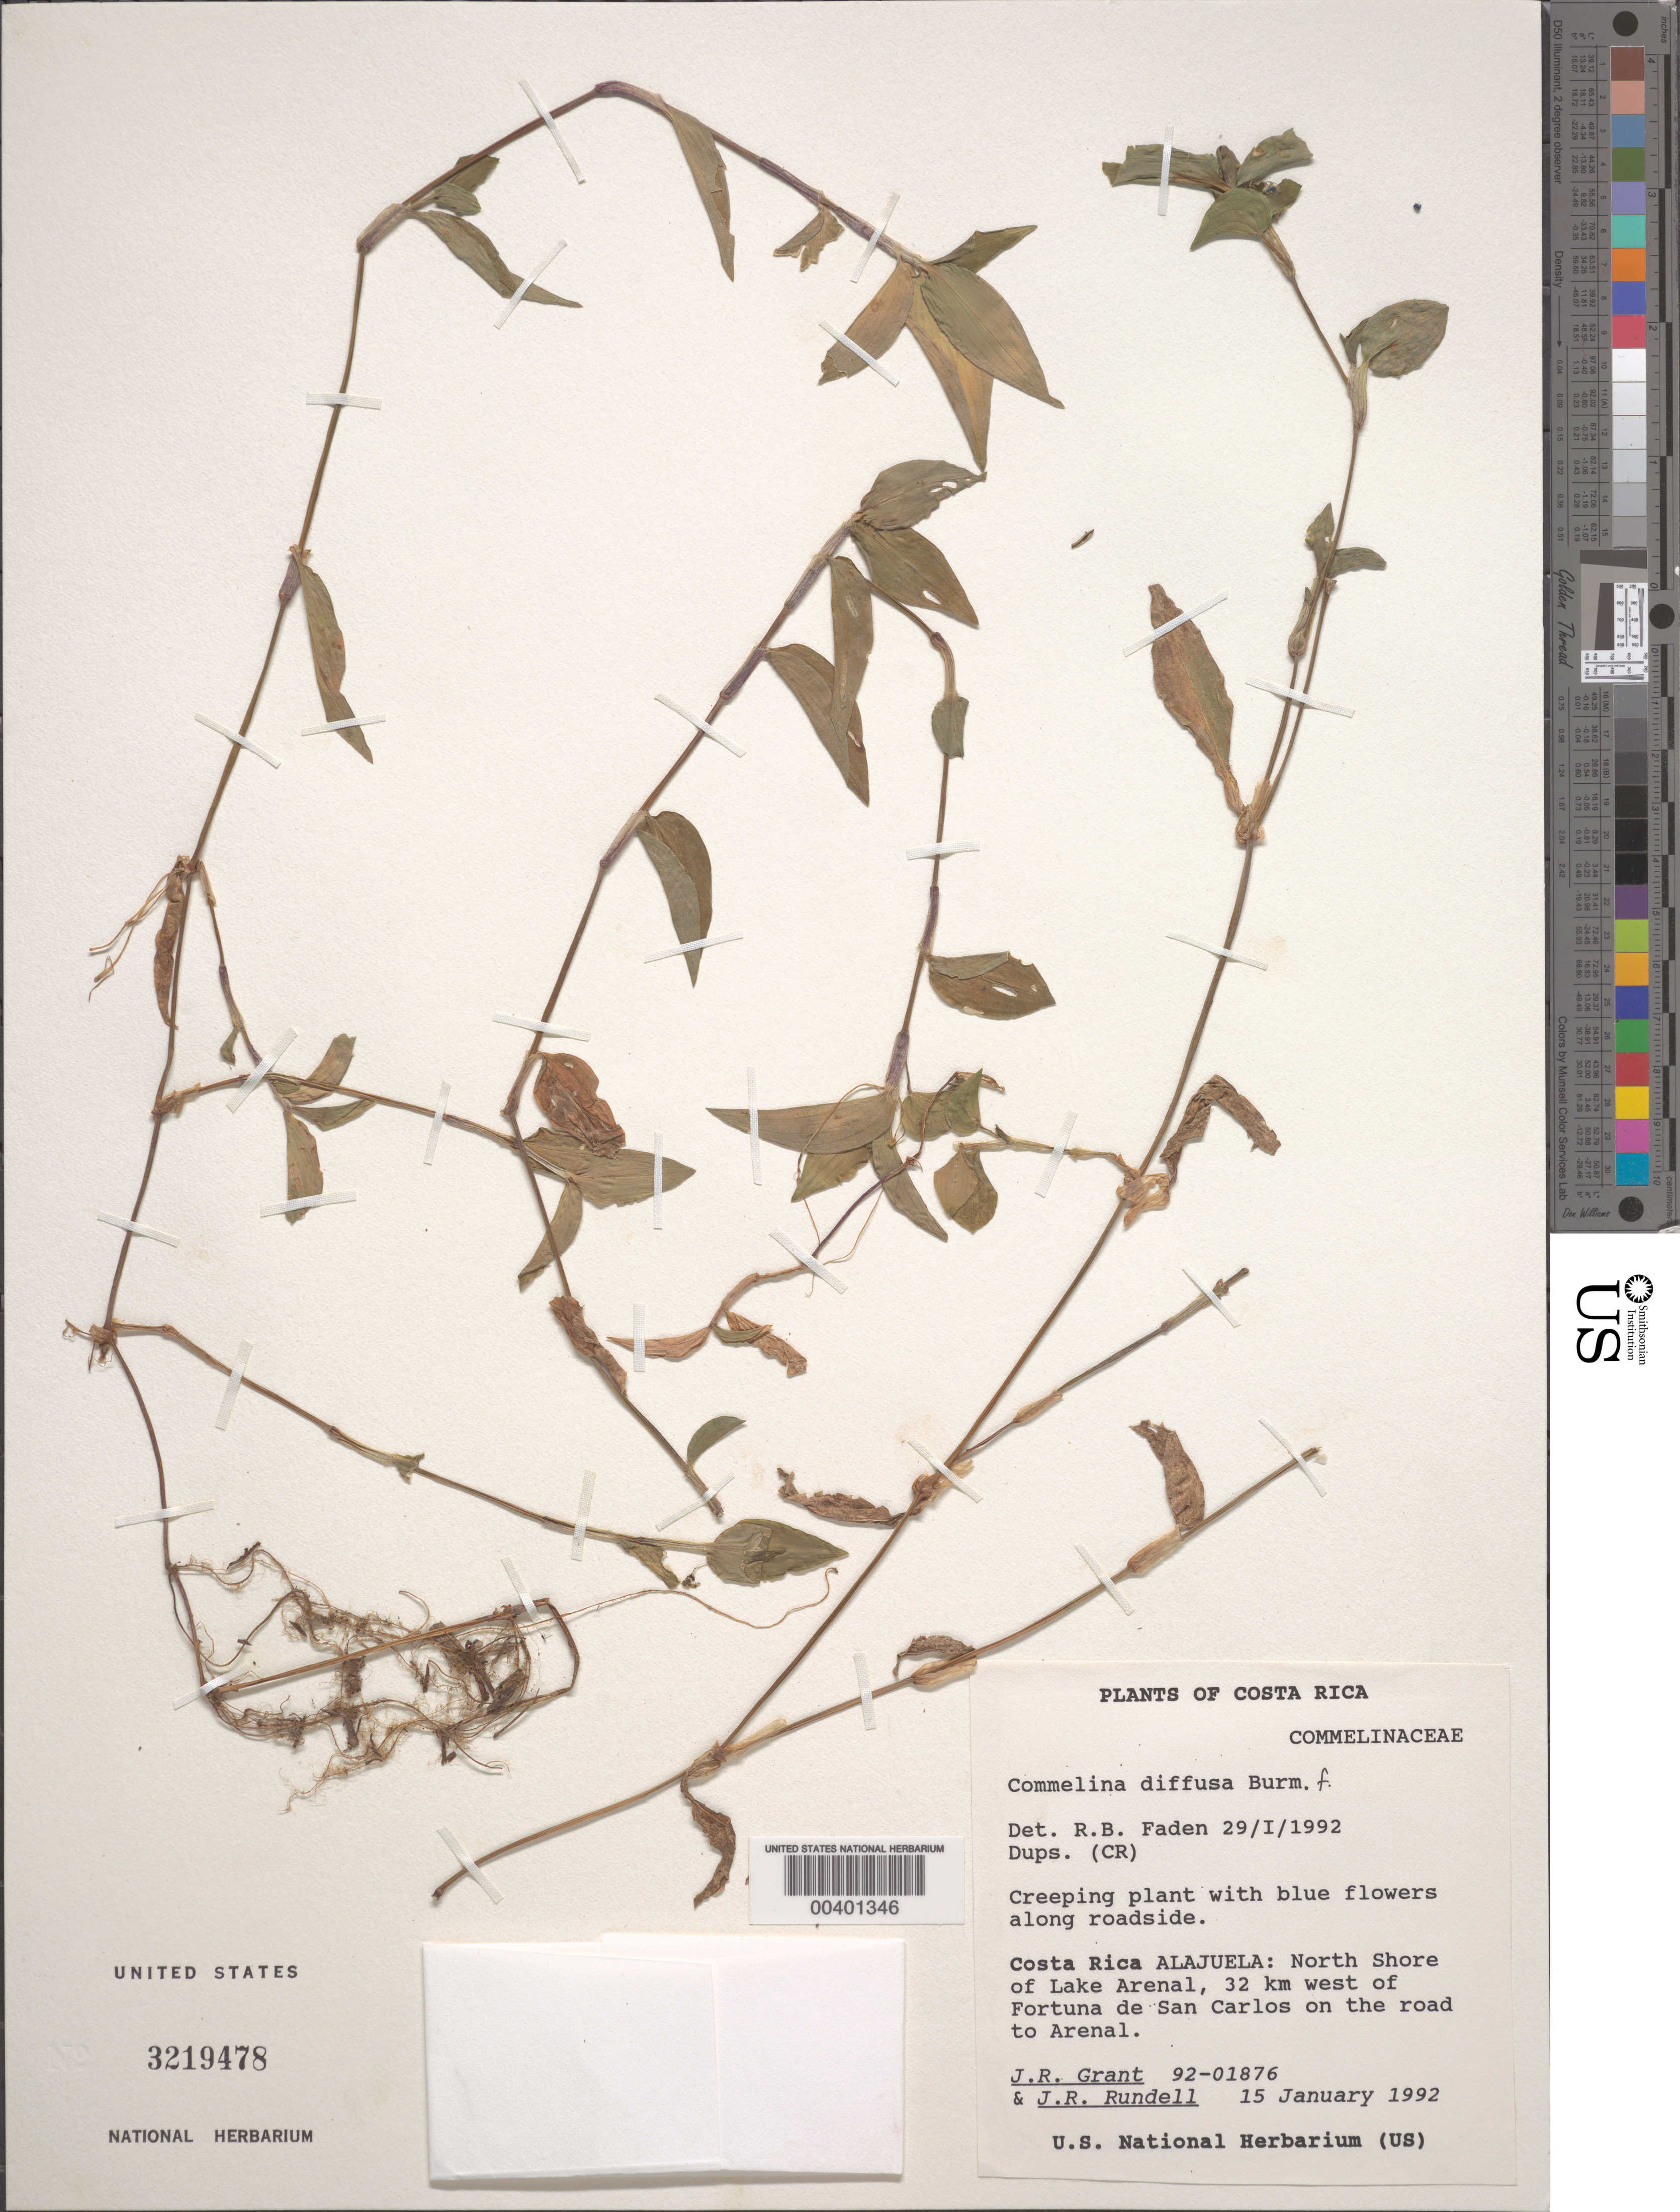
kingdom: Plantae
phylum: Tracheophyta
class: Liliopsida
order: Commelinales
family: Commelinaceae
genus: Callisia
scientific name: Callisia elegans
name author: Alexander ex H.E. Moore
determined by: Faden, Robert B., (US), Smithsonian Institution - National Museum of Natural History (UNITED STATES)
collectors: J. R. Grant & J. R. Rundell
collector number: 92-1876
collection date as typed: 15 Jan 1992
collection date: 1992-01-15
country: Costa Rica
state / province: Alajuela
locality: N shore of Lake Arenal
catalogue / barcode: US 3219478